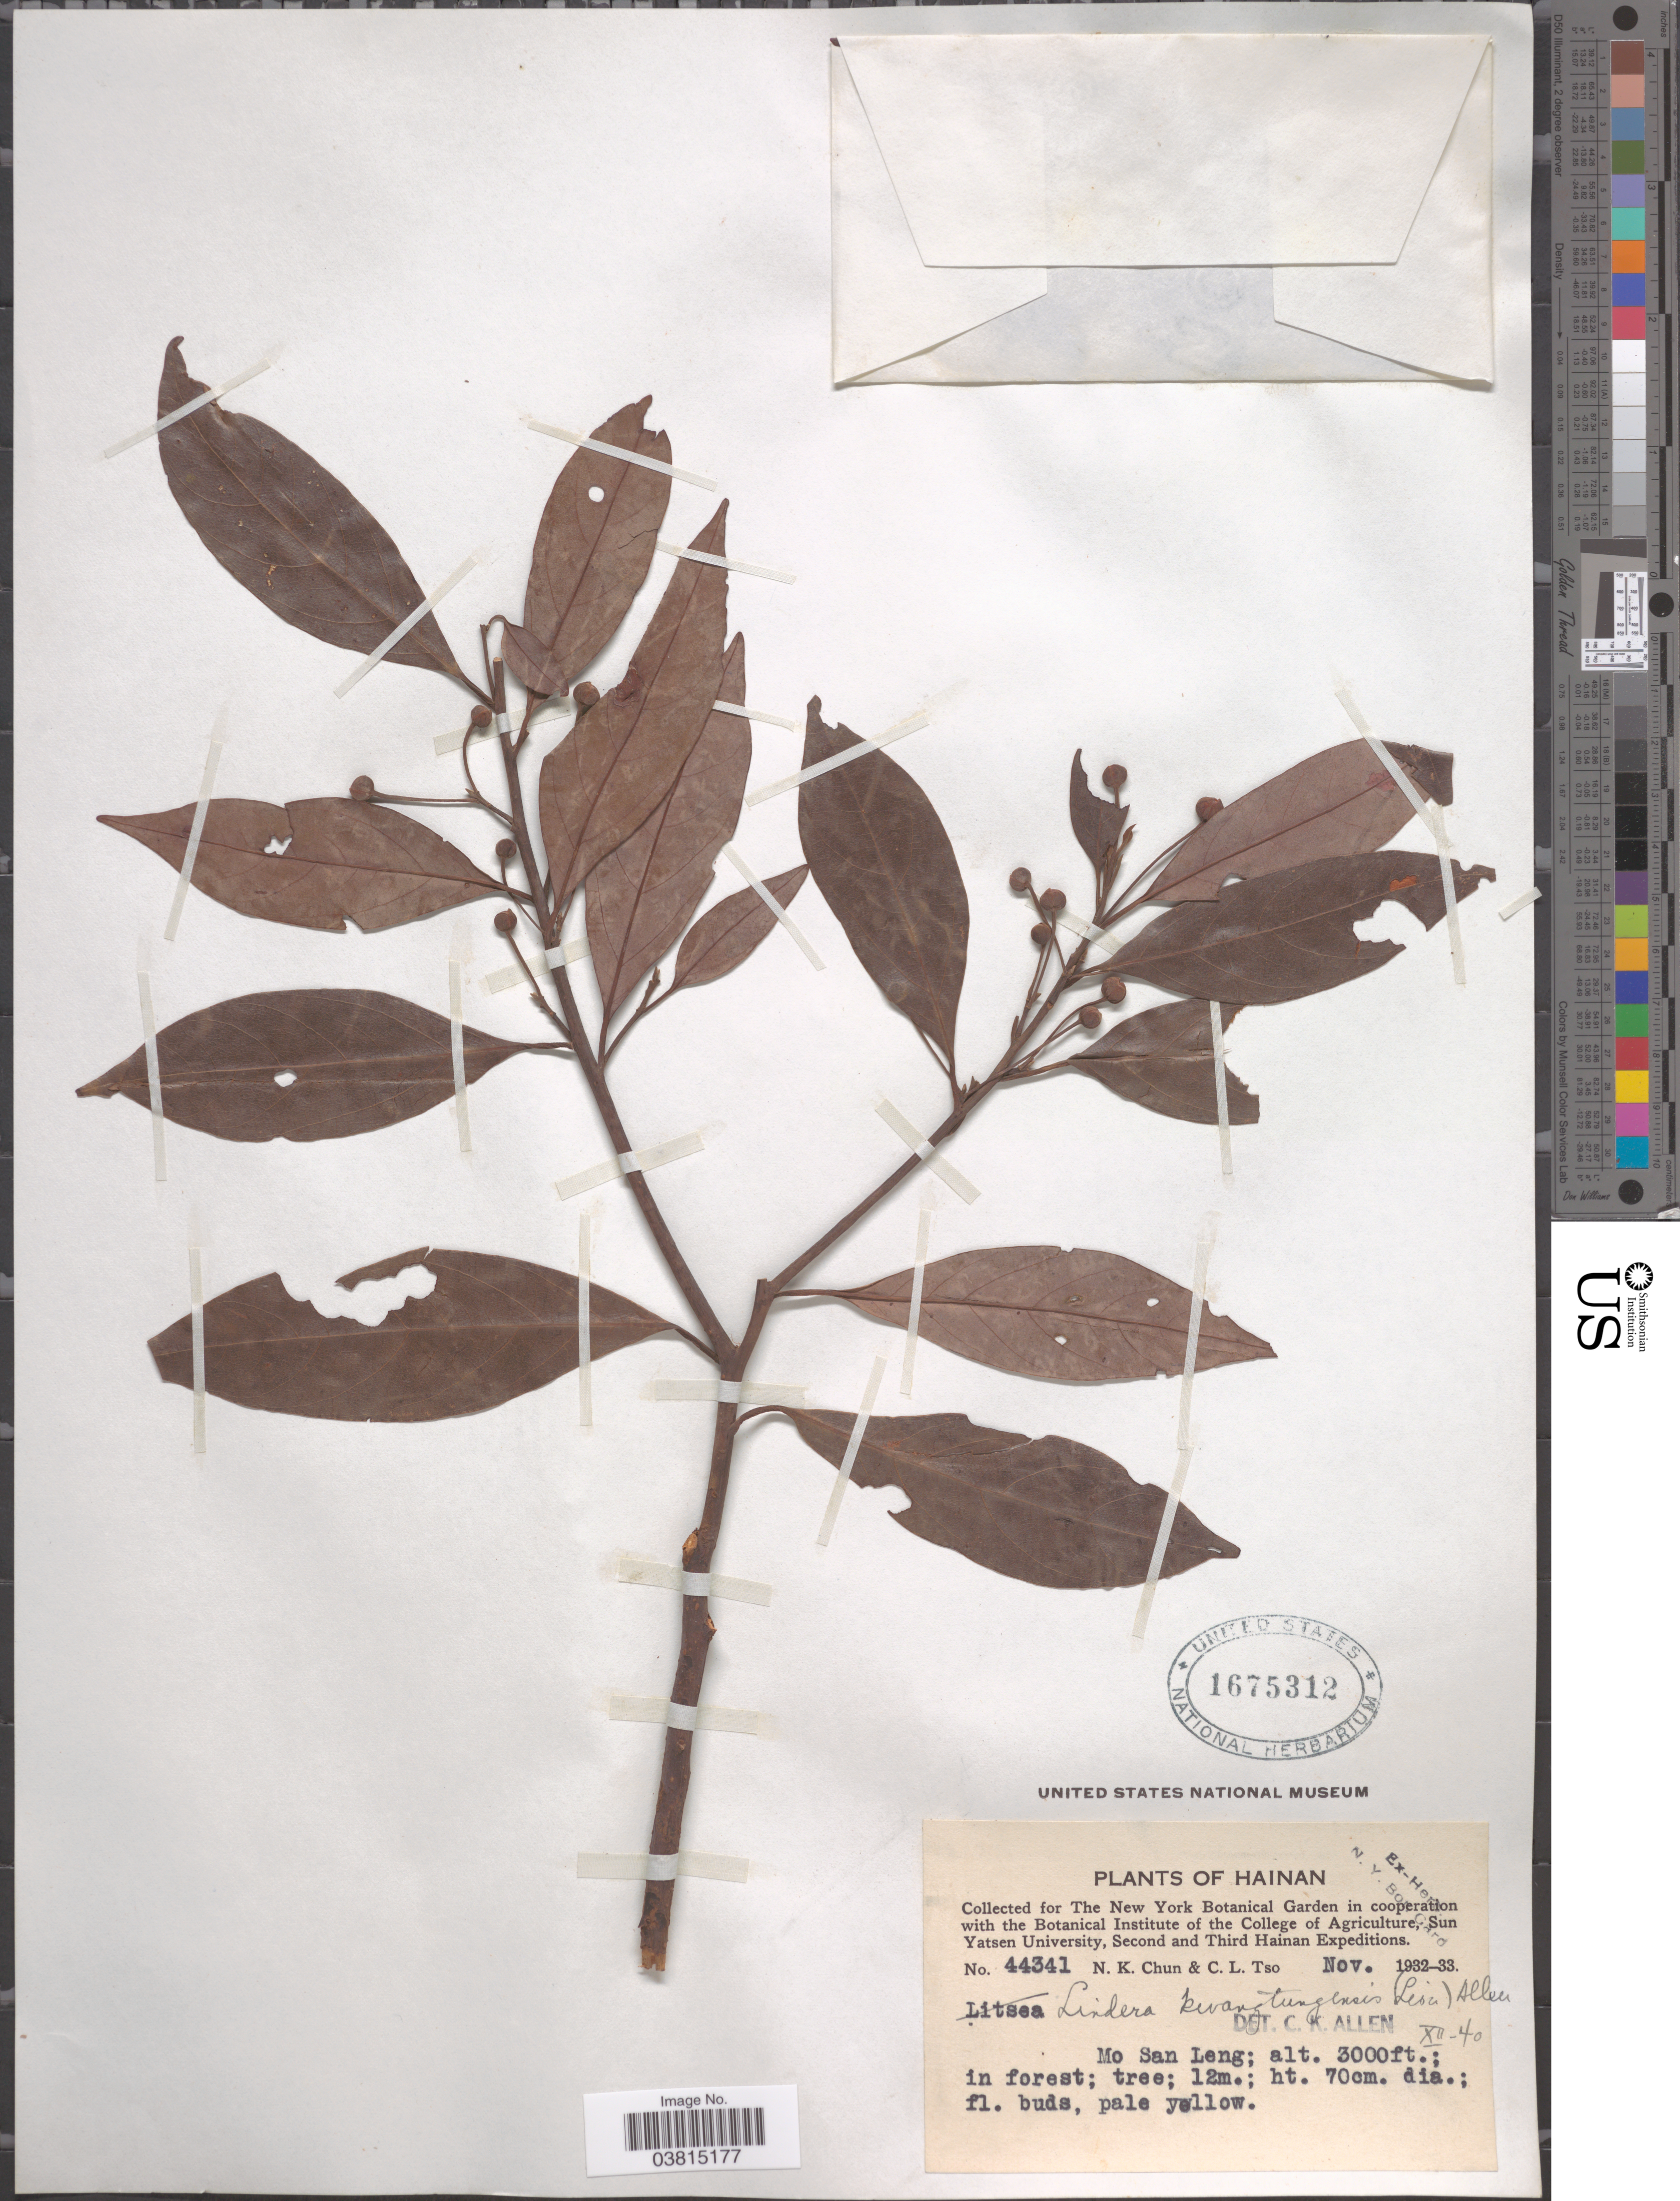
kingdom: Plantae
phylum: Tracheophyta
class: Magnoliopsida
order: Laurales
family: Lauraceae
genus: Lindera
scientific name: Lindera kwangtungensis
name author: (Liou) C.K. Allen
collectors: N. K. Chun & C. Tso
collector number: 44341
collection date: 1932-11/1933-11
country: China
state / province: Hainan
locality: Mo San Leng.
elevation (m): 914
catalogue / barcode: US 1675312